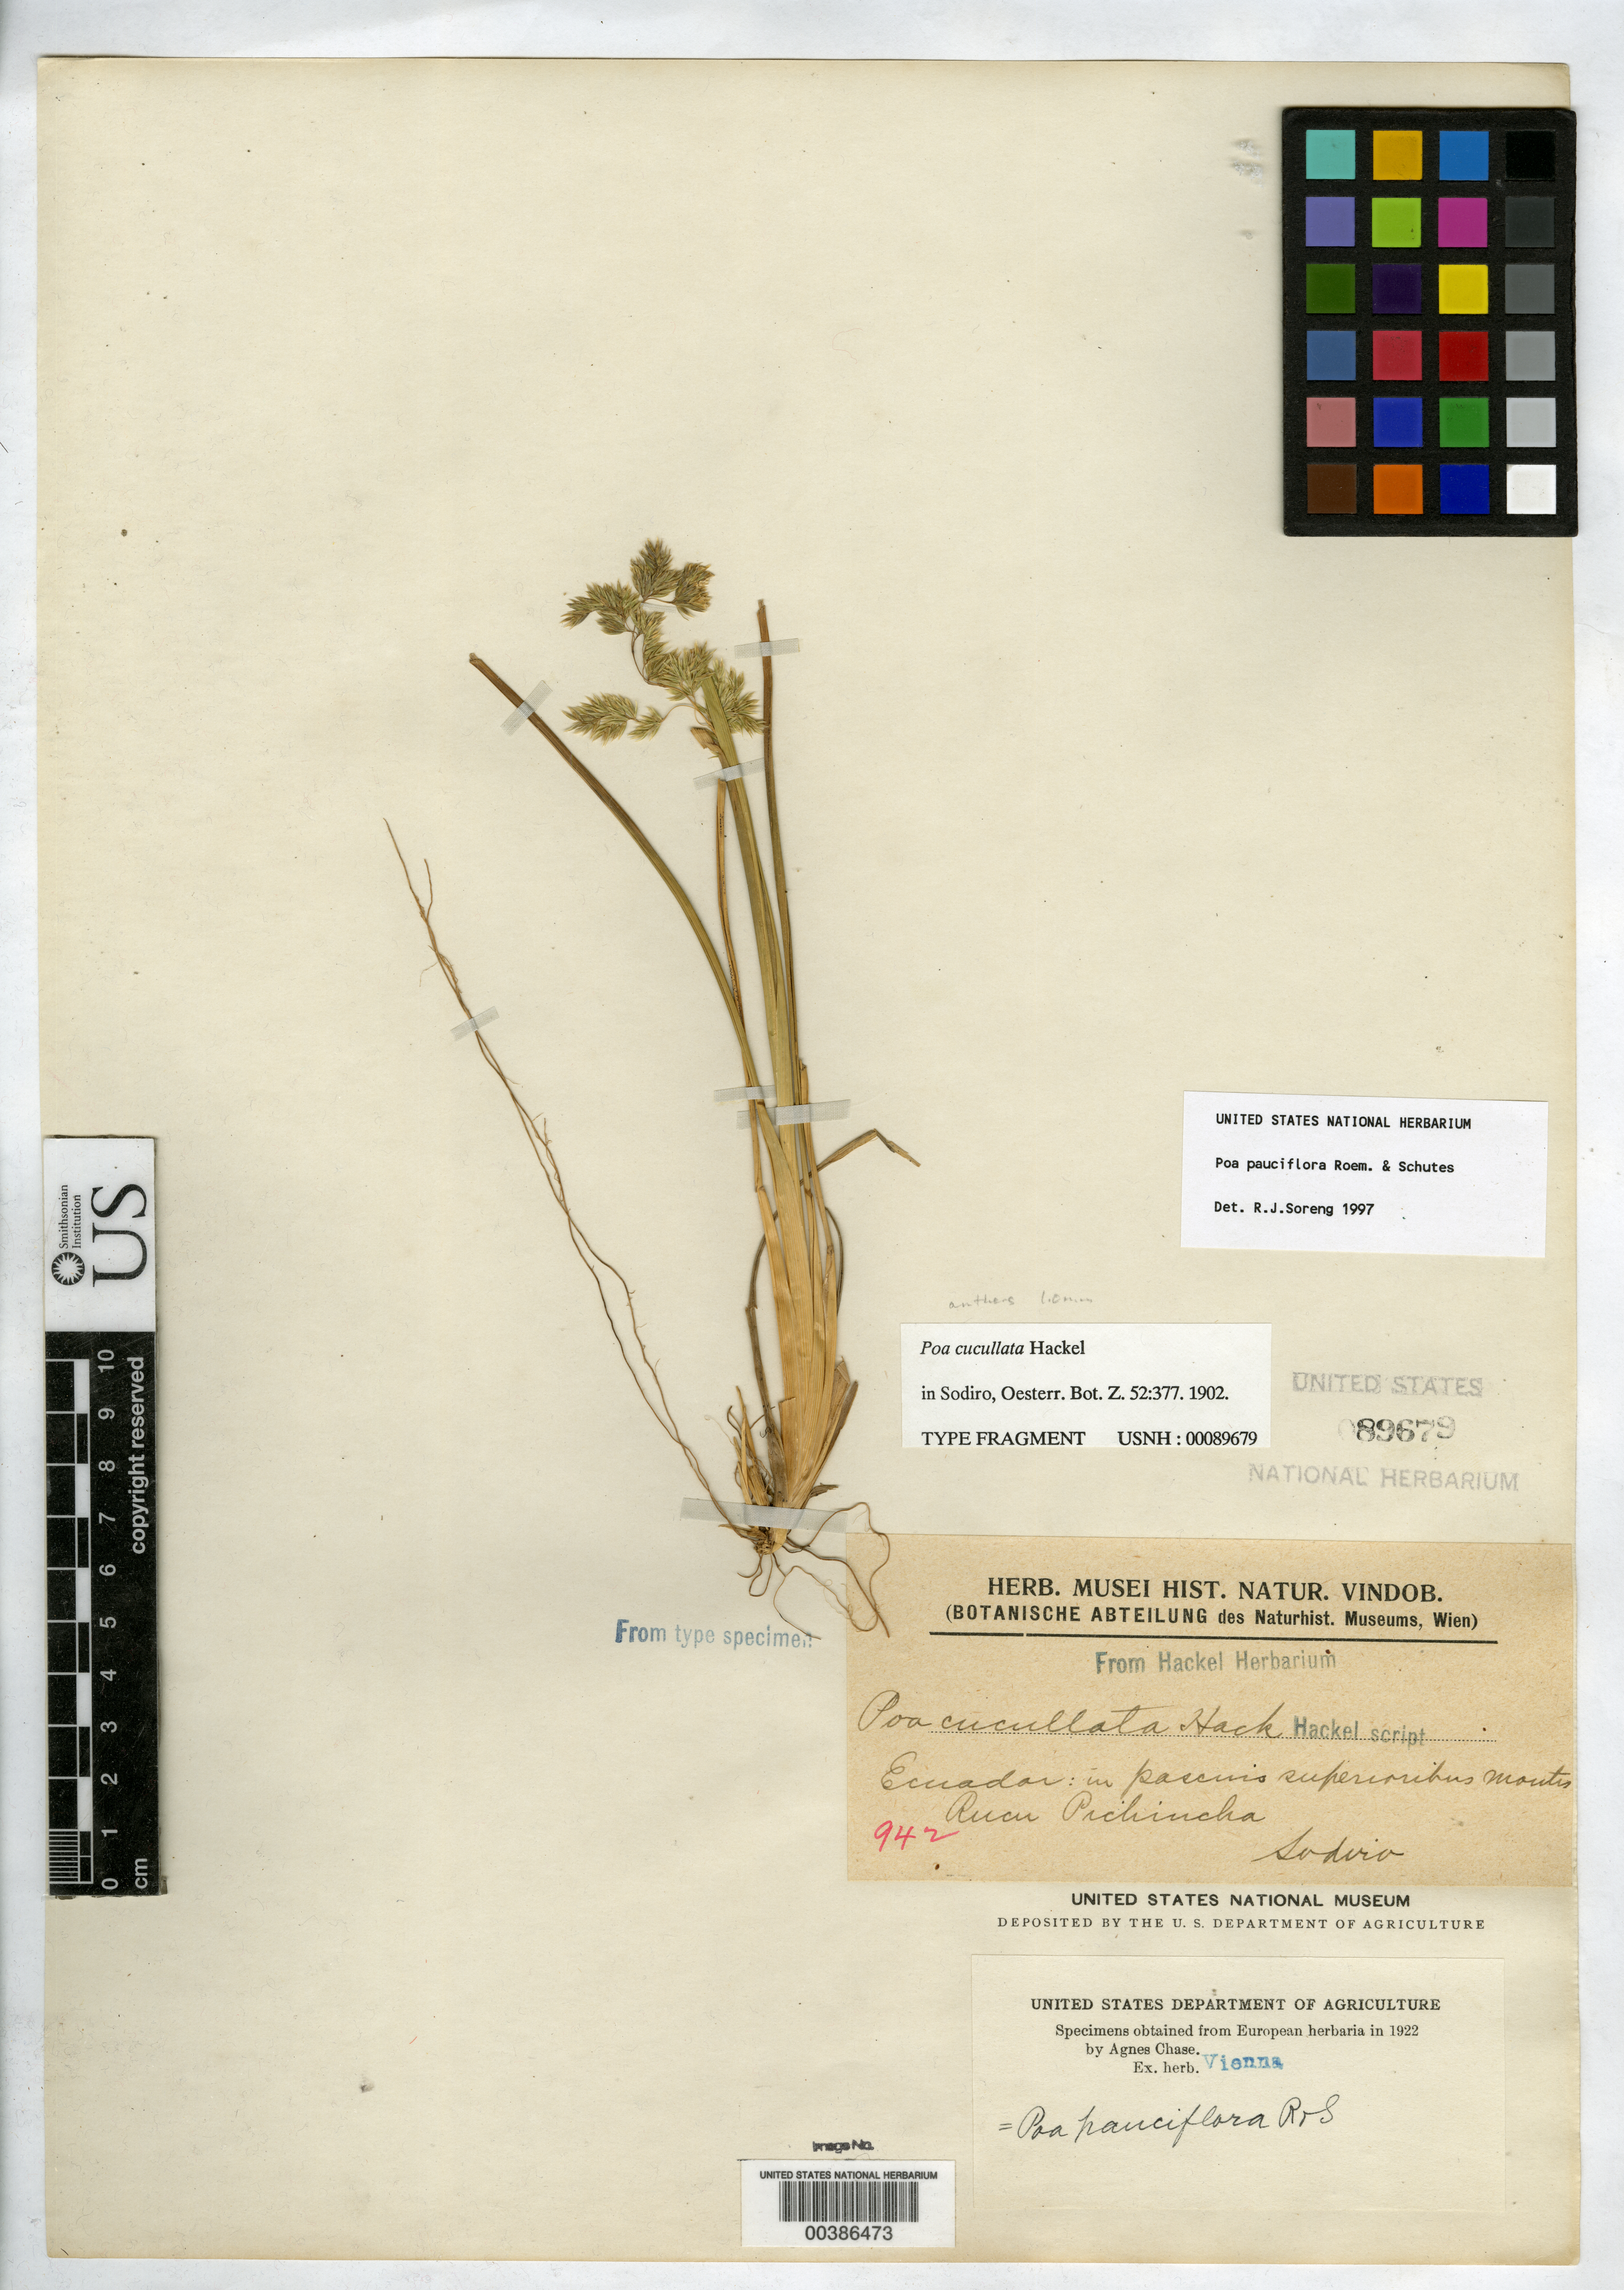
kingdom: Plantae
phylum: Tracheophyta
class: Liliopsida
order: Poales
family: Poaceae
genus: Poa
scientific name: Poa cucullata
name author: Hack. in Sodiro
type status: Type Fragment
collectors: L. Sodiro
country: Ecuador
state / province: Pichincha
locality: In pascuis supeRioribus montis Rucu Pichincha.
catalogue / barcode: US 89679